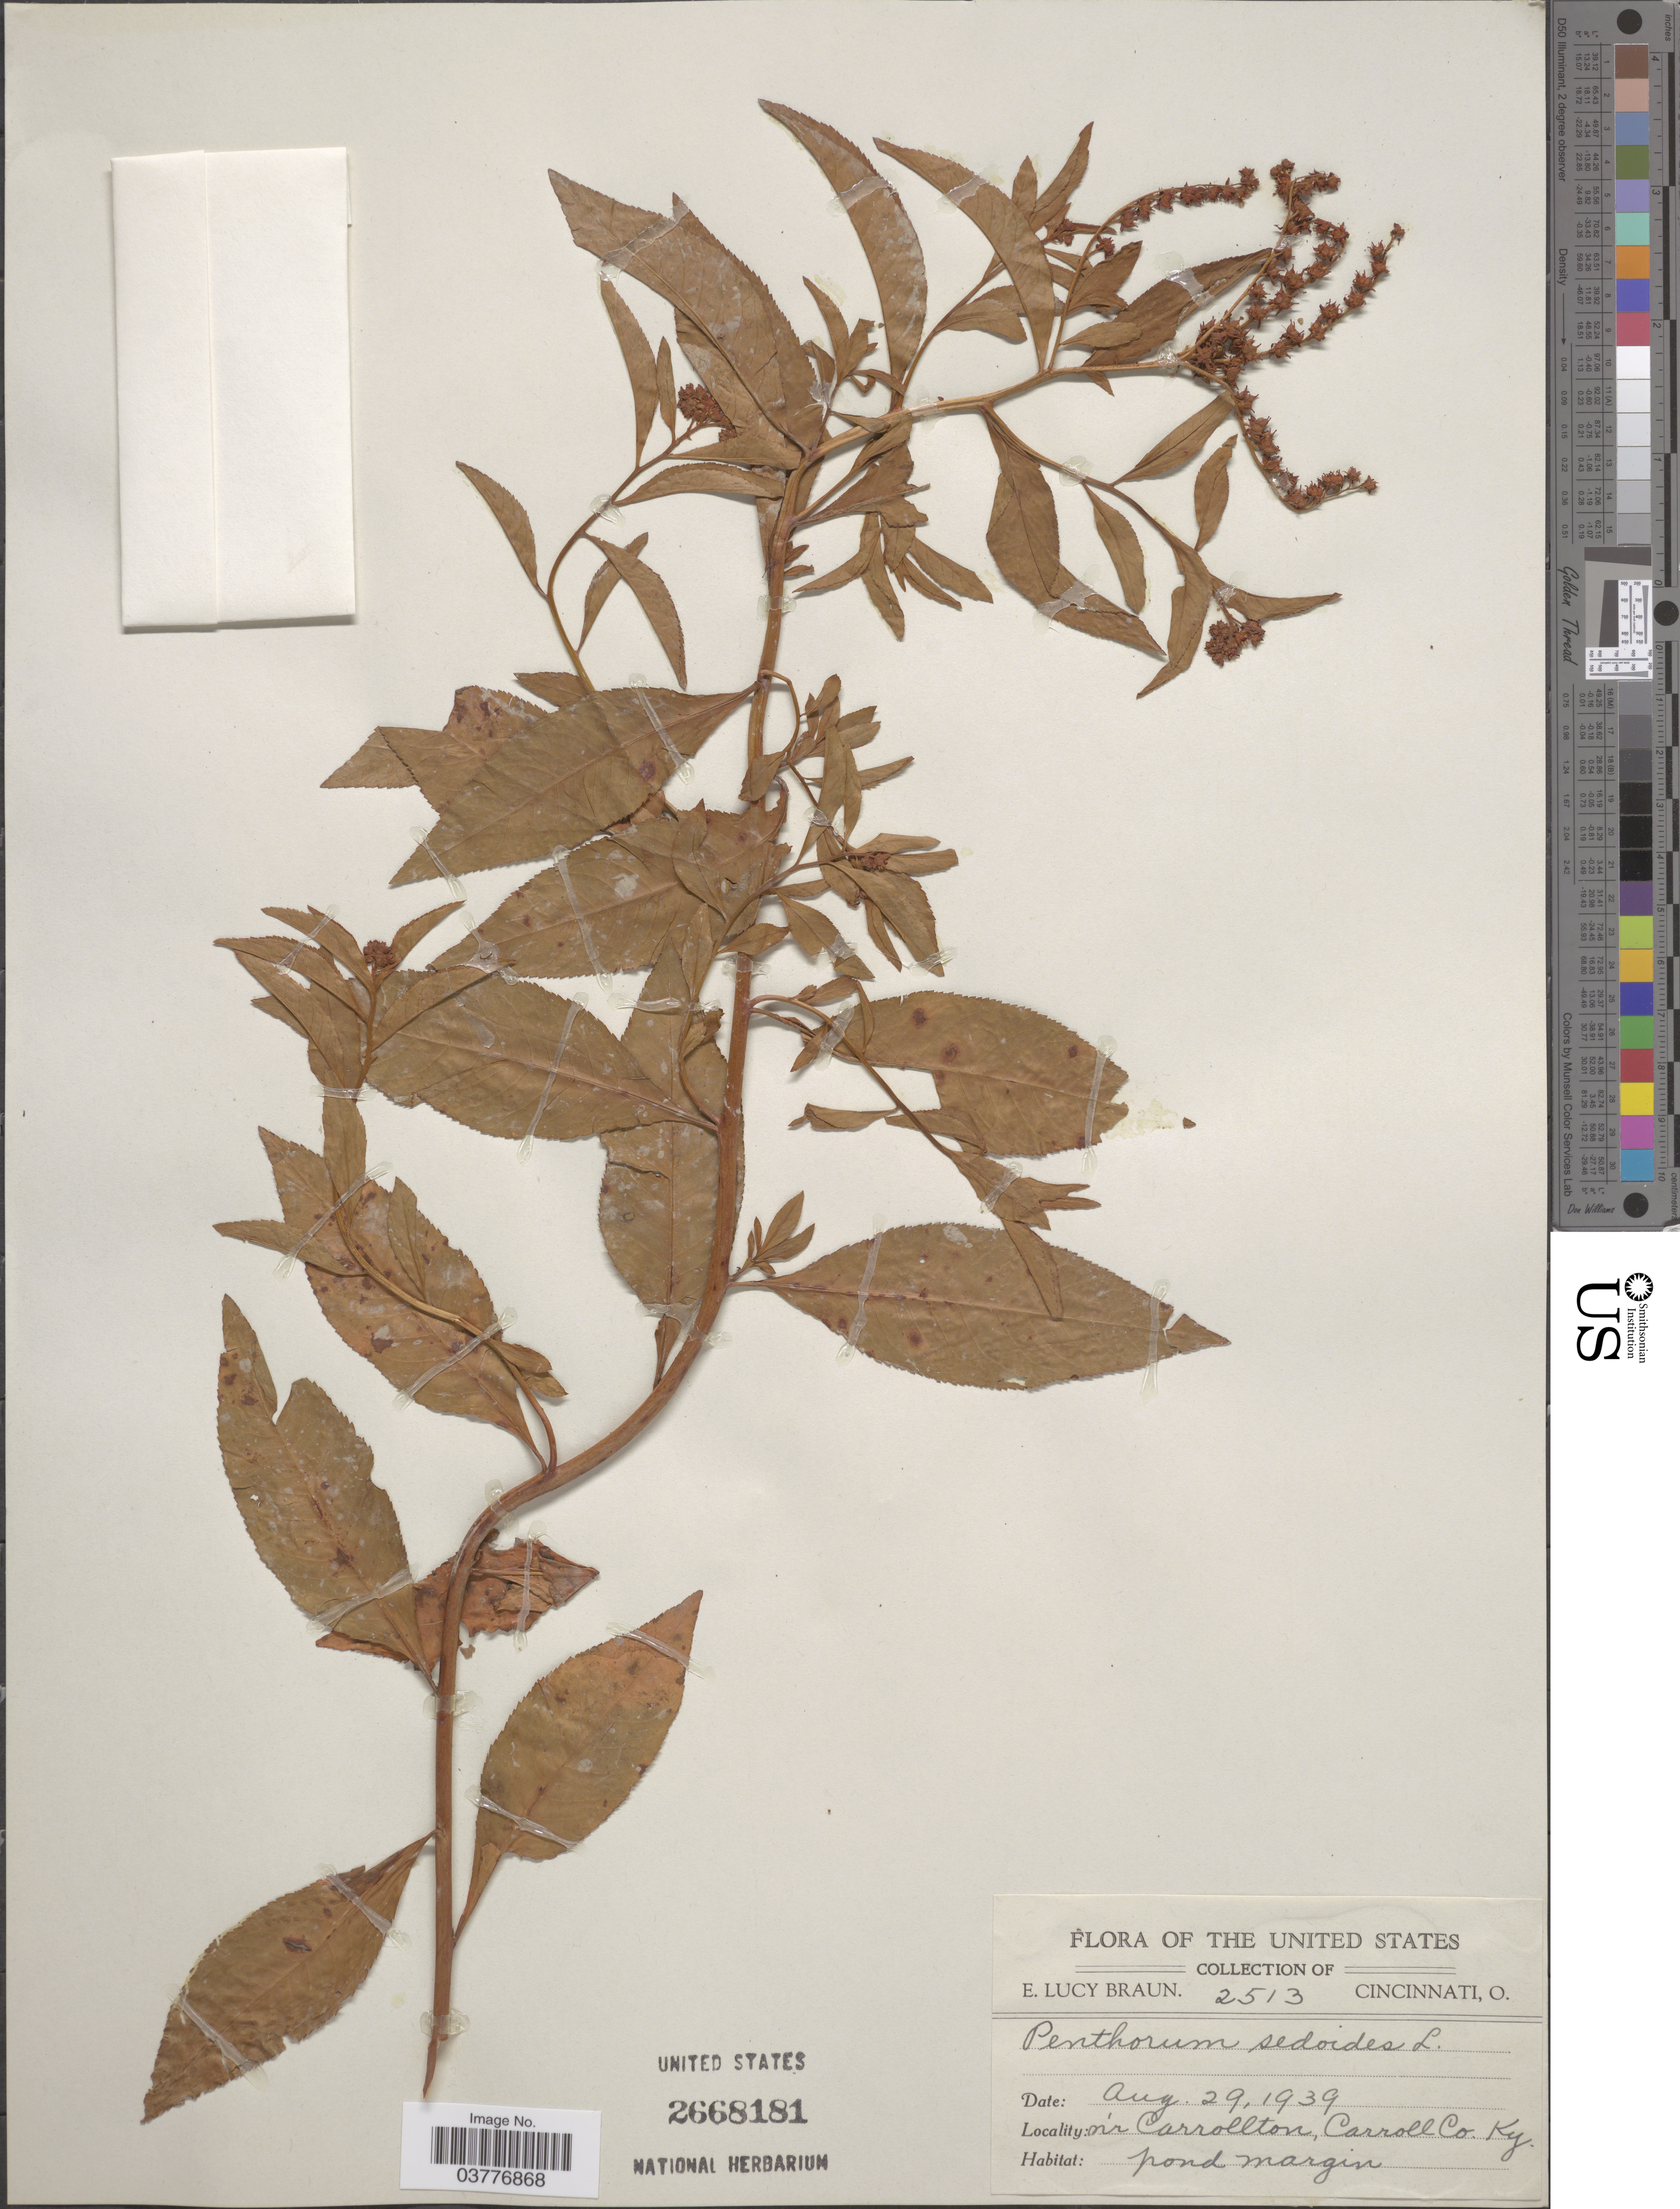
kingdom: Plantae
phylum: Tracheophyta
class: Magnoliopsida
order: Saxifragales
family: Penthoraceae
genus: Penthorum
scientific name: Penthorum sedoides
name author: L.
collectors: E. L. Braun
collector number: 2513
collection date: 1939-08-29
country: United States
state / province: Kentucky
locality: Nr Carrollton, Carroll Co.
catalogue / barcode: US 2668181